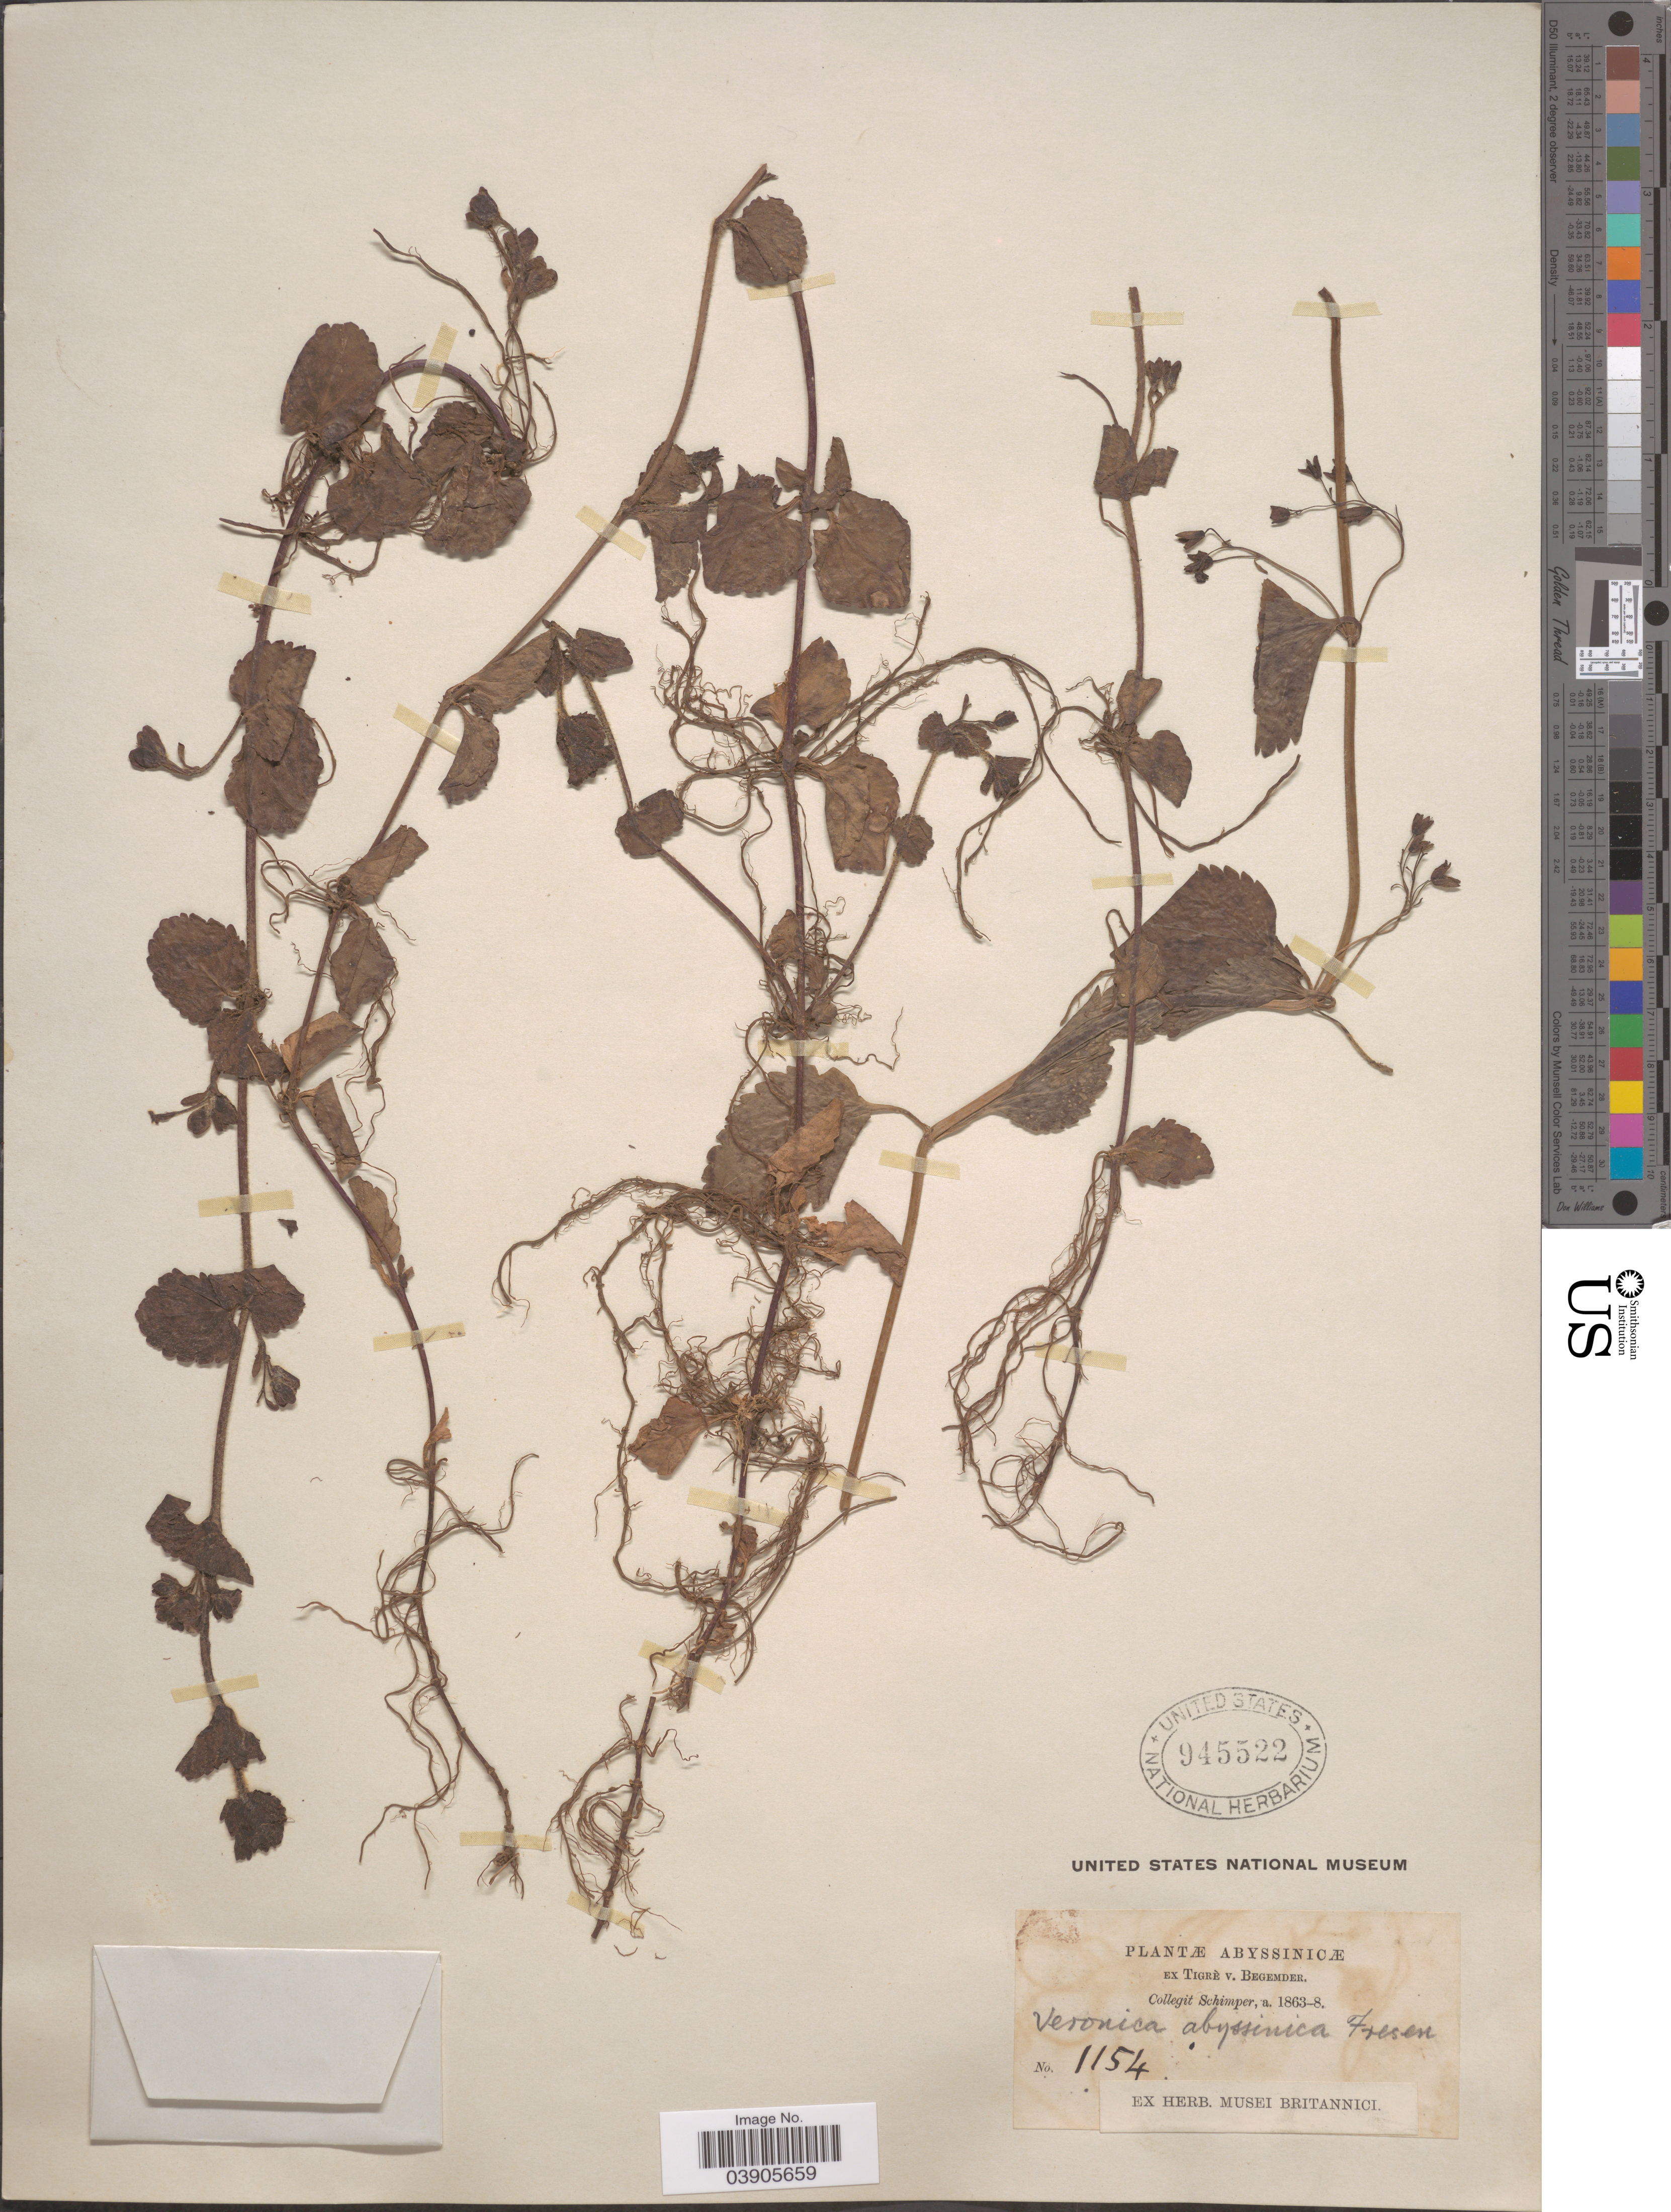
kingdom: Plantae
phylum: Tracheophyta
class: Magnoliopsida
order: Lamiales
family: Plantaginaceae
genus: Veronica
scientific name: Veronica abyssinica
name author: Fresen.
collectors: -. Schimper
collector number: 1154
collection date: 1863/1868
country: Ethiopia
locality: Abyssinicae.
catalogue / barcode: US 945522